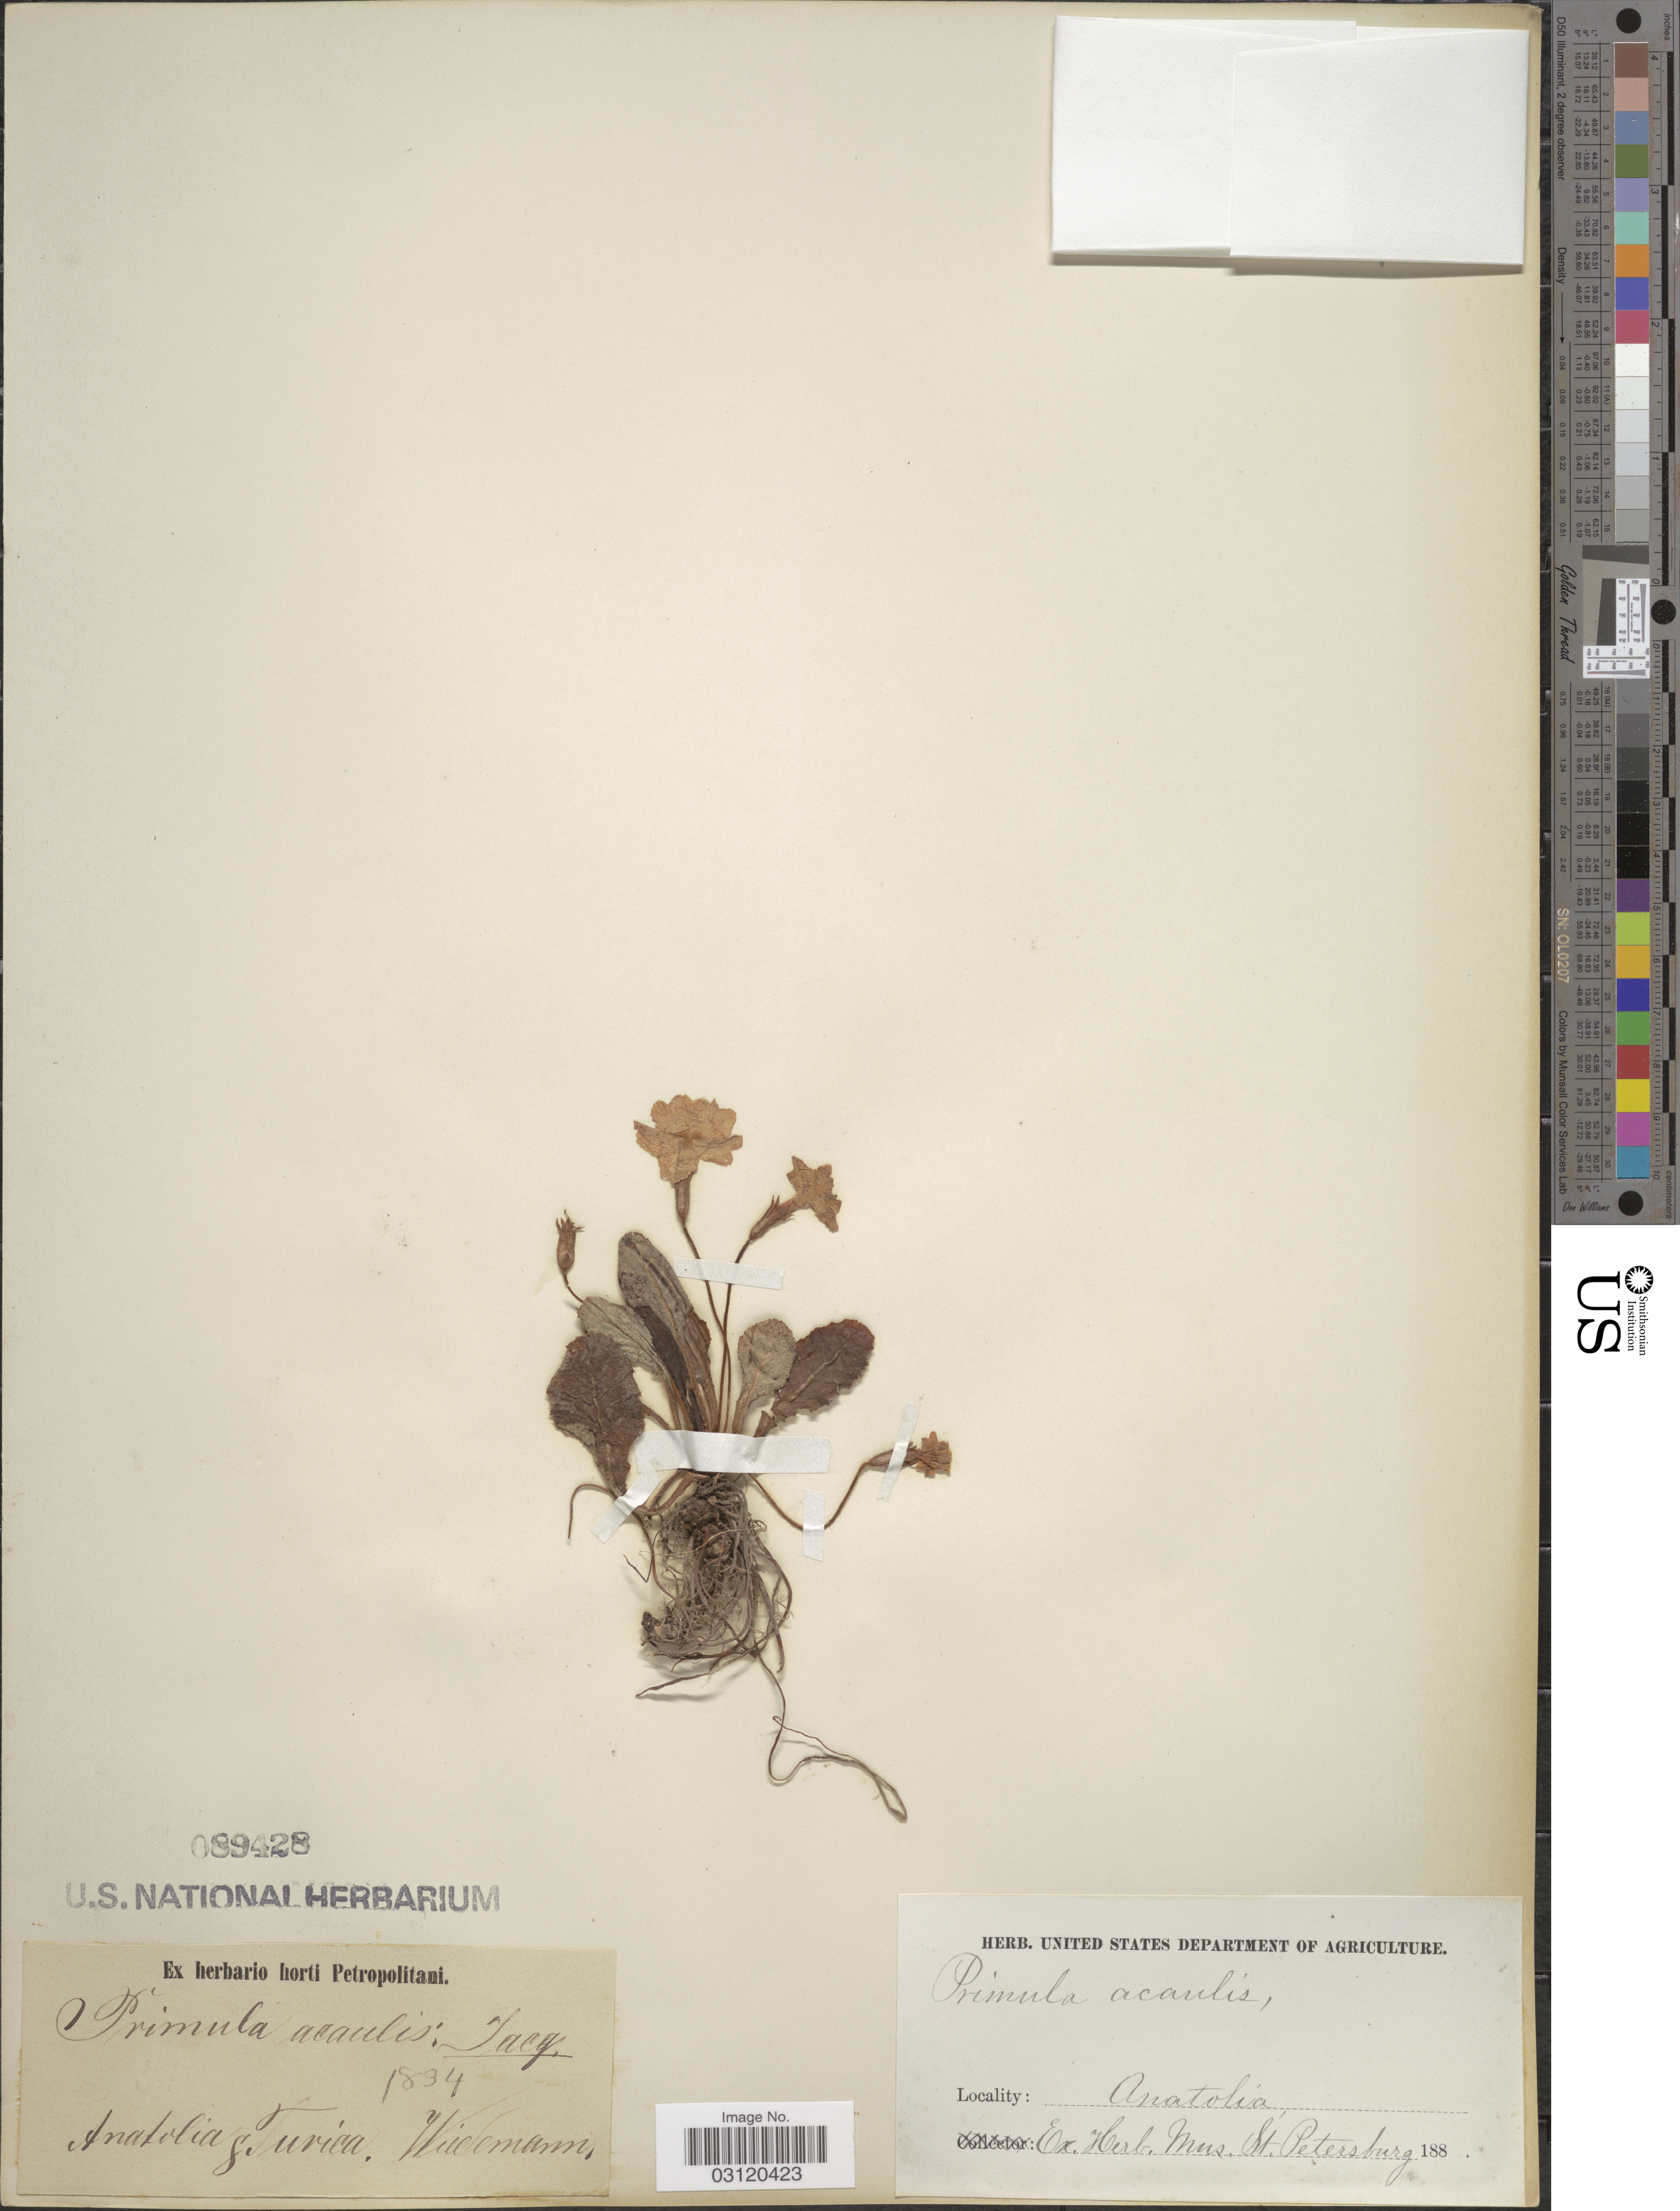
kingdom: Plantae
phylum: Tracheophyta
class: Magnoliopsida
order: Ericales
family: Primulaceae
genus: Primula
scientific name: Primula acaulis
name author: (L.) Hill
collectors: Wiedemann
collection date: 1834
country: Turkey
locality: Anatolia Surica.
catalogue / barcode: US 89428